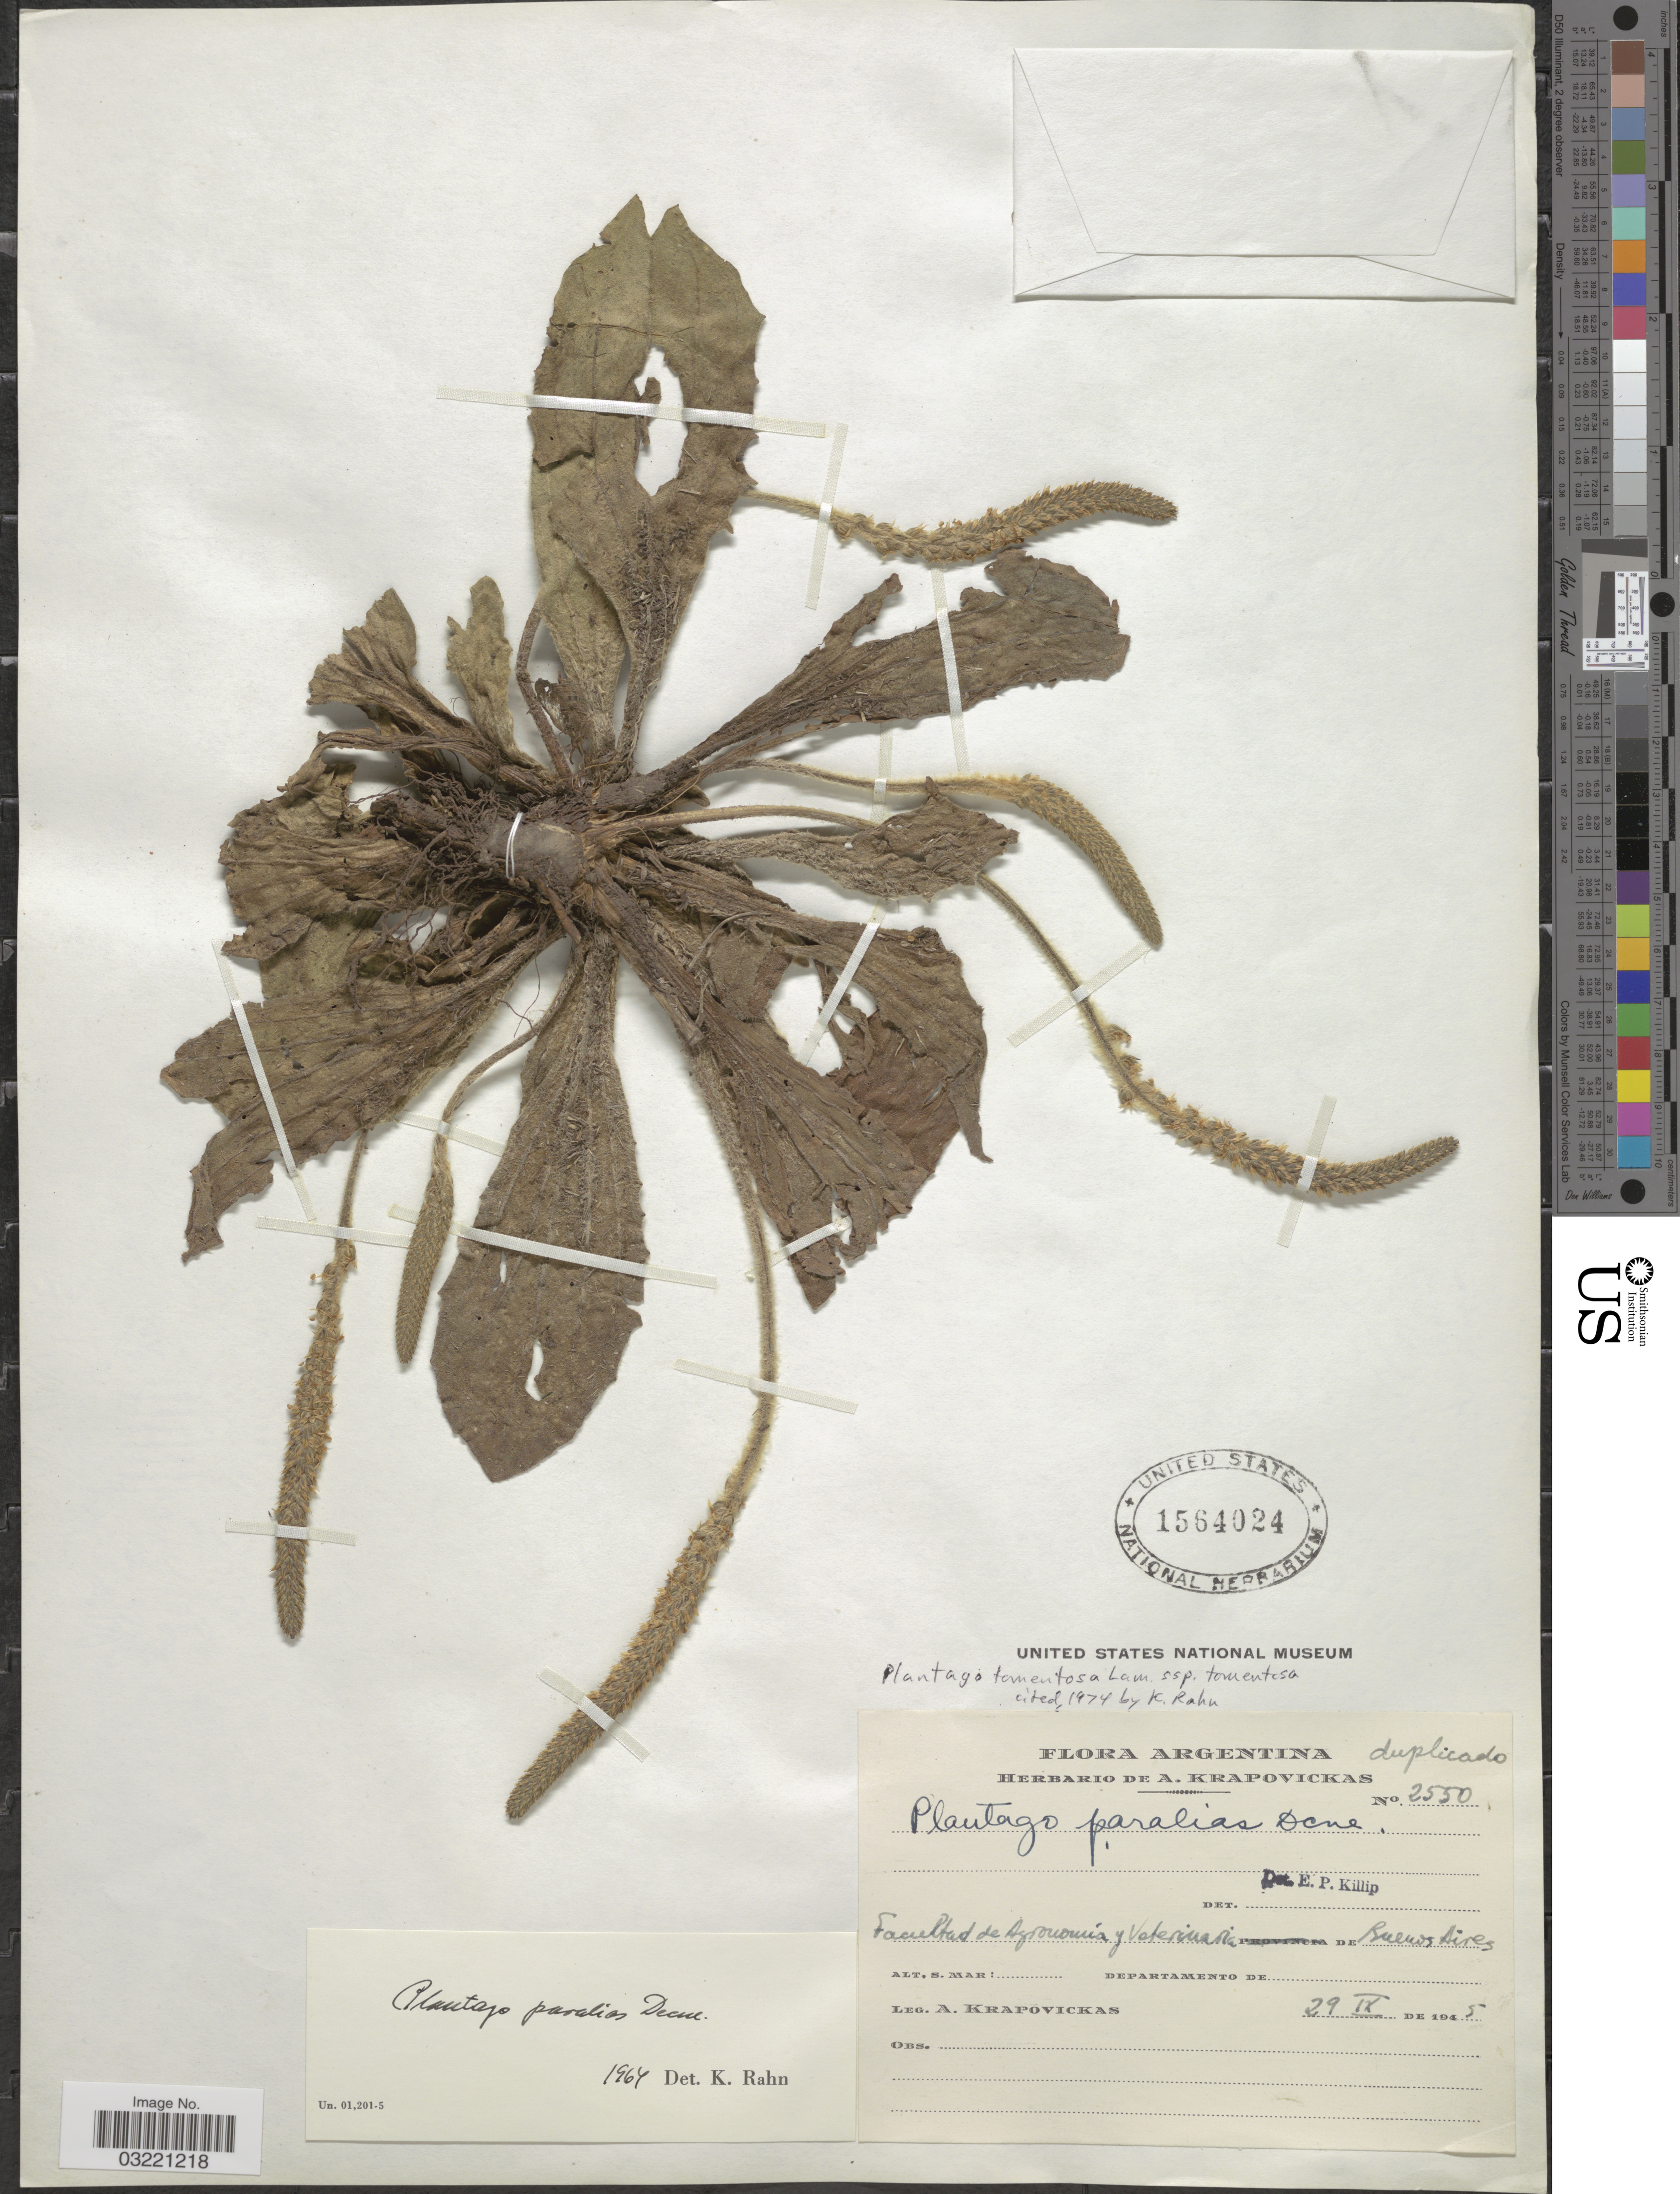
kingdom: Plantae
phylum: Tracheophyta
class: Magnoliopsida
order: Lamiales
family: Plantaginaceae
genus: Plantago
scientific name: Plantago tomentosa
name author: Lam.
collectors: A. Krapovickas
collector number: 2550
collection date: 1945-09-29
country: Argentina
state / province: Buenos Aires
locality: Facultad de Agronomía y Veterinaria.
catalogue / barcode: US 1564024